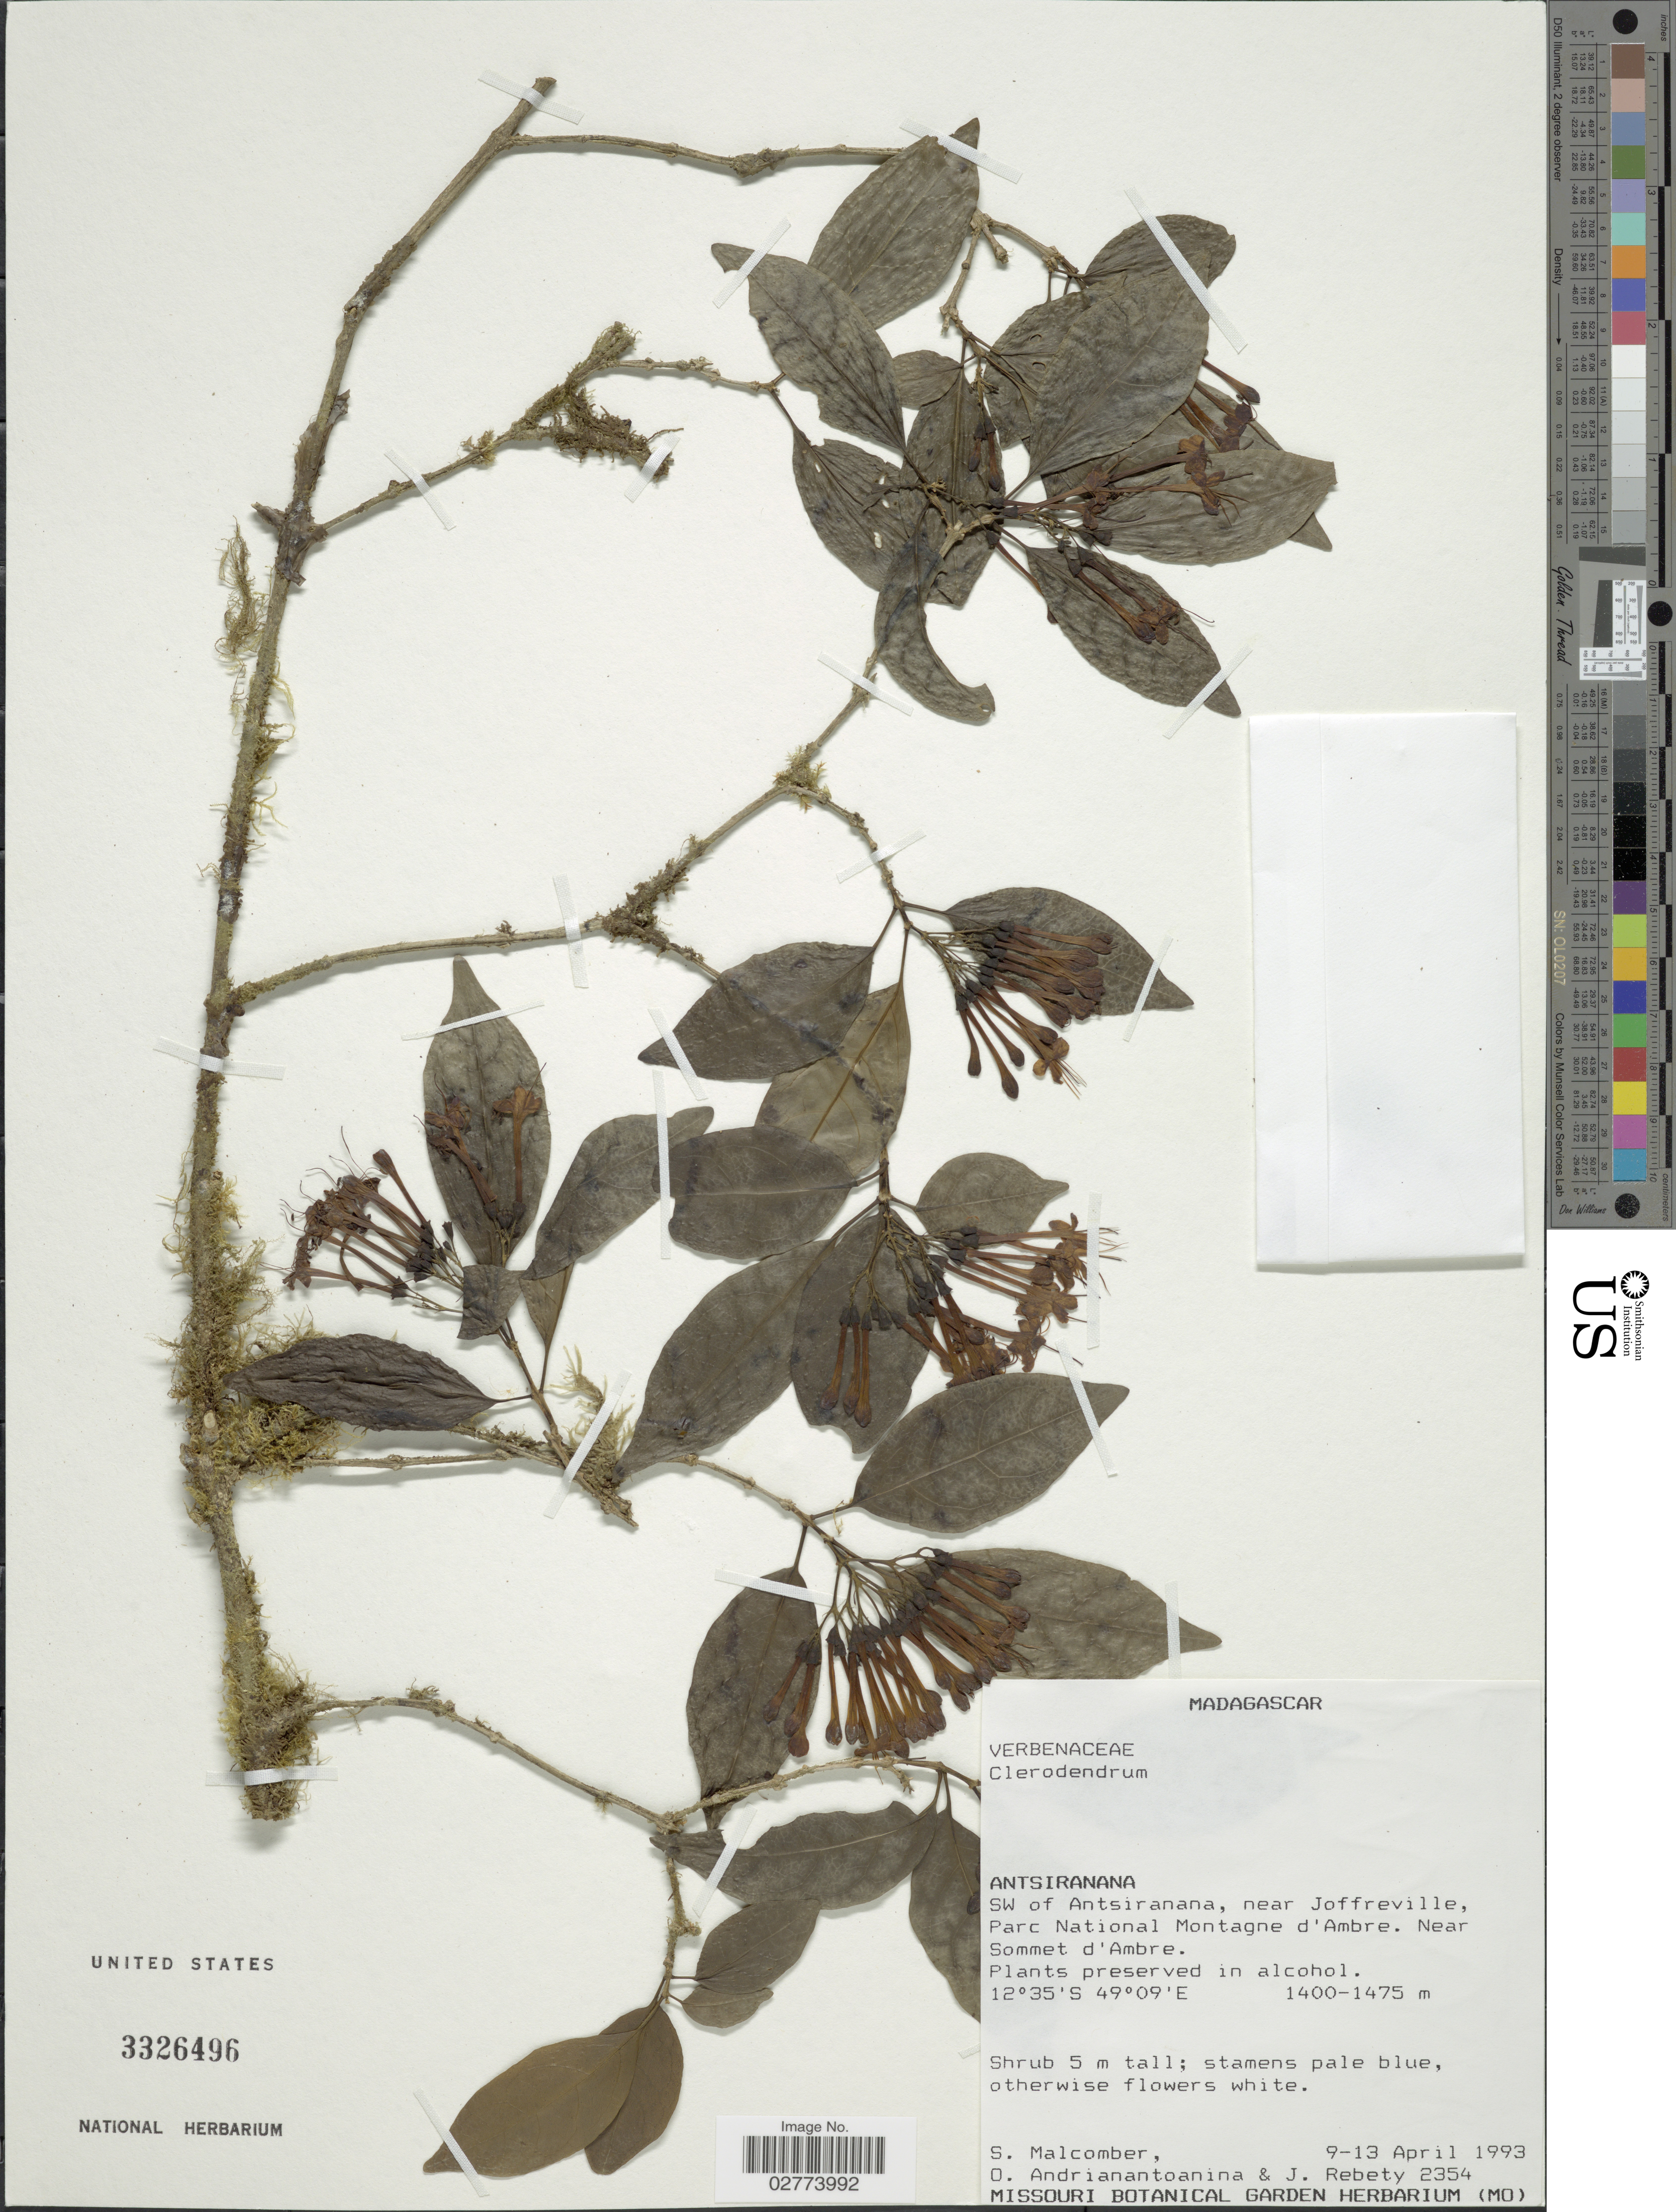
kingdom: Plantae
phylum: Tracheophyta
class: Magnoliopsida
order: Lamiales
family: Lamiaceae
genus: Clerodendrum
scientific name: Clerodendrum sp.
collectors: S. T. Malcomber, O. Andrianantoanina & J. Rebety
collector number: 2354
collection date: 1993-04-09/1993-04-13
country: Madagascar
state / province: Diana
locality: SW of Antsiranana, near Joffreville, Parc National Montagne d'Ambre. Near Sommet d'Ambre.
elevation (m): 1400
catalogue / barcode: US 3326496